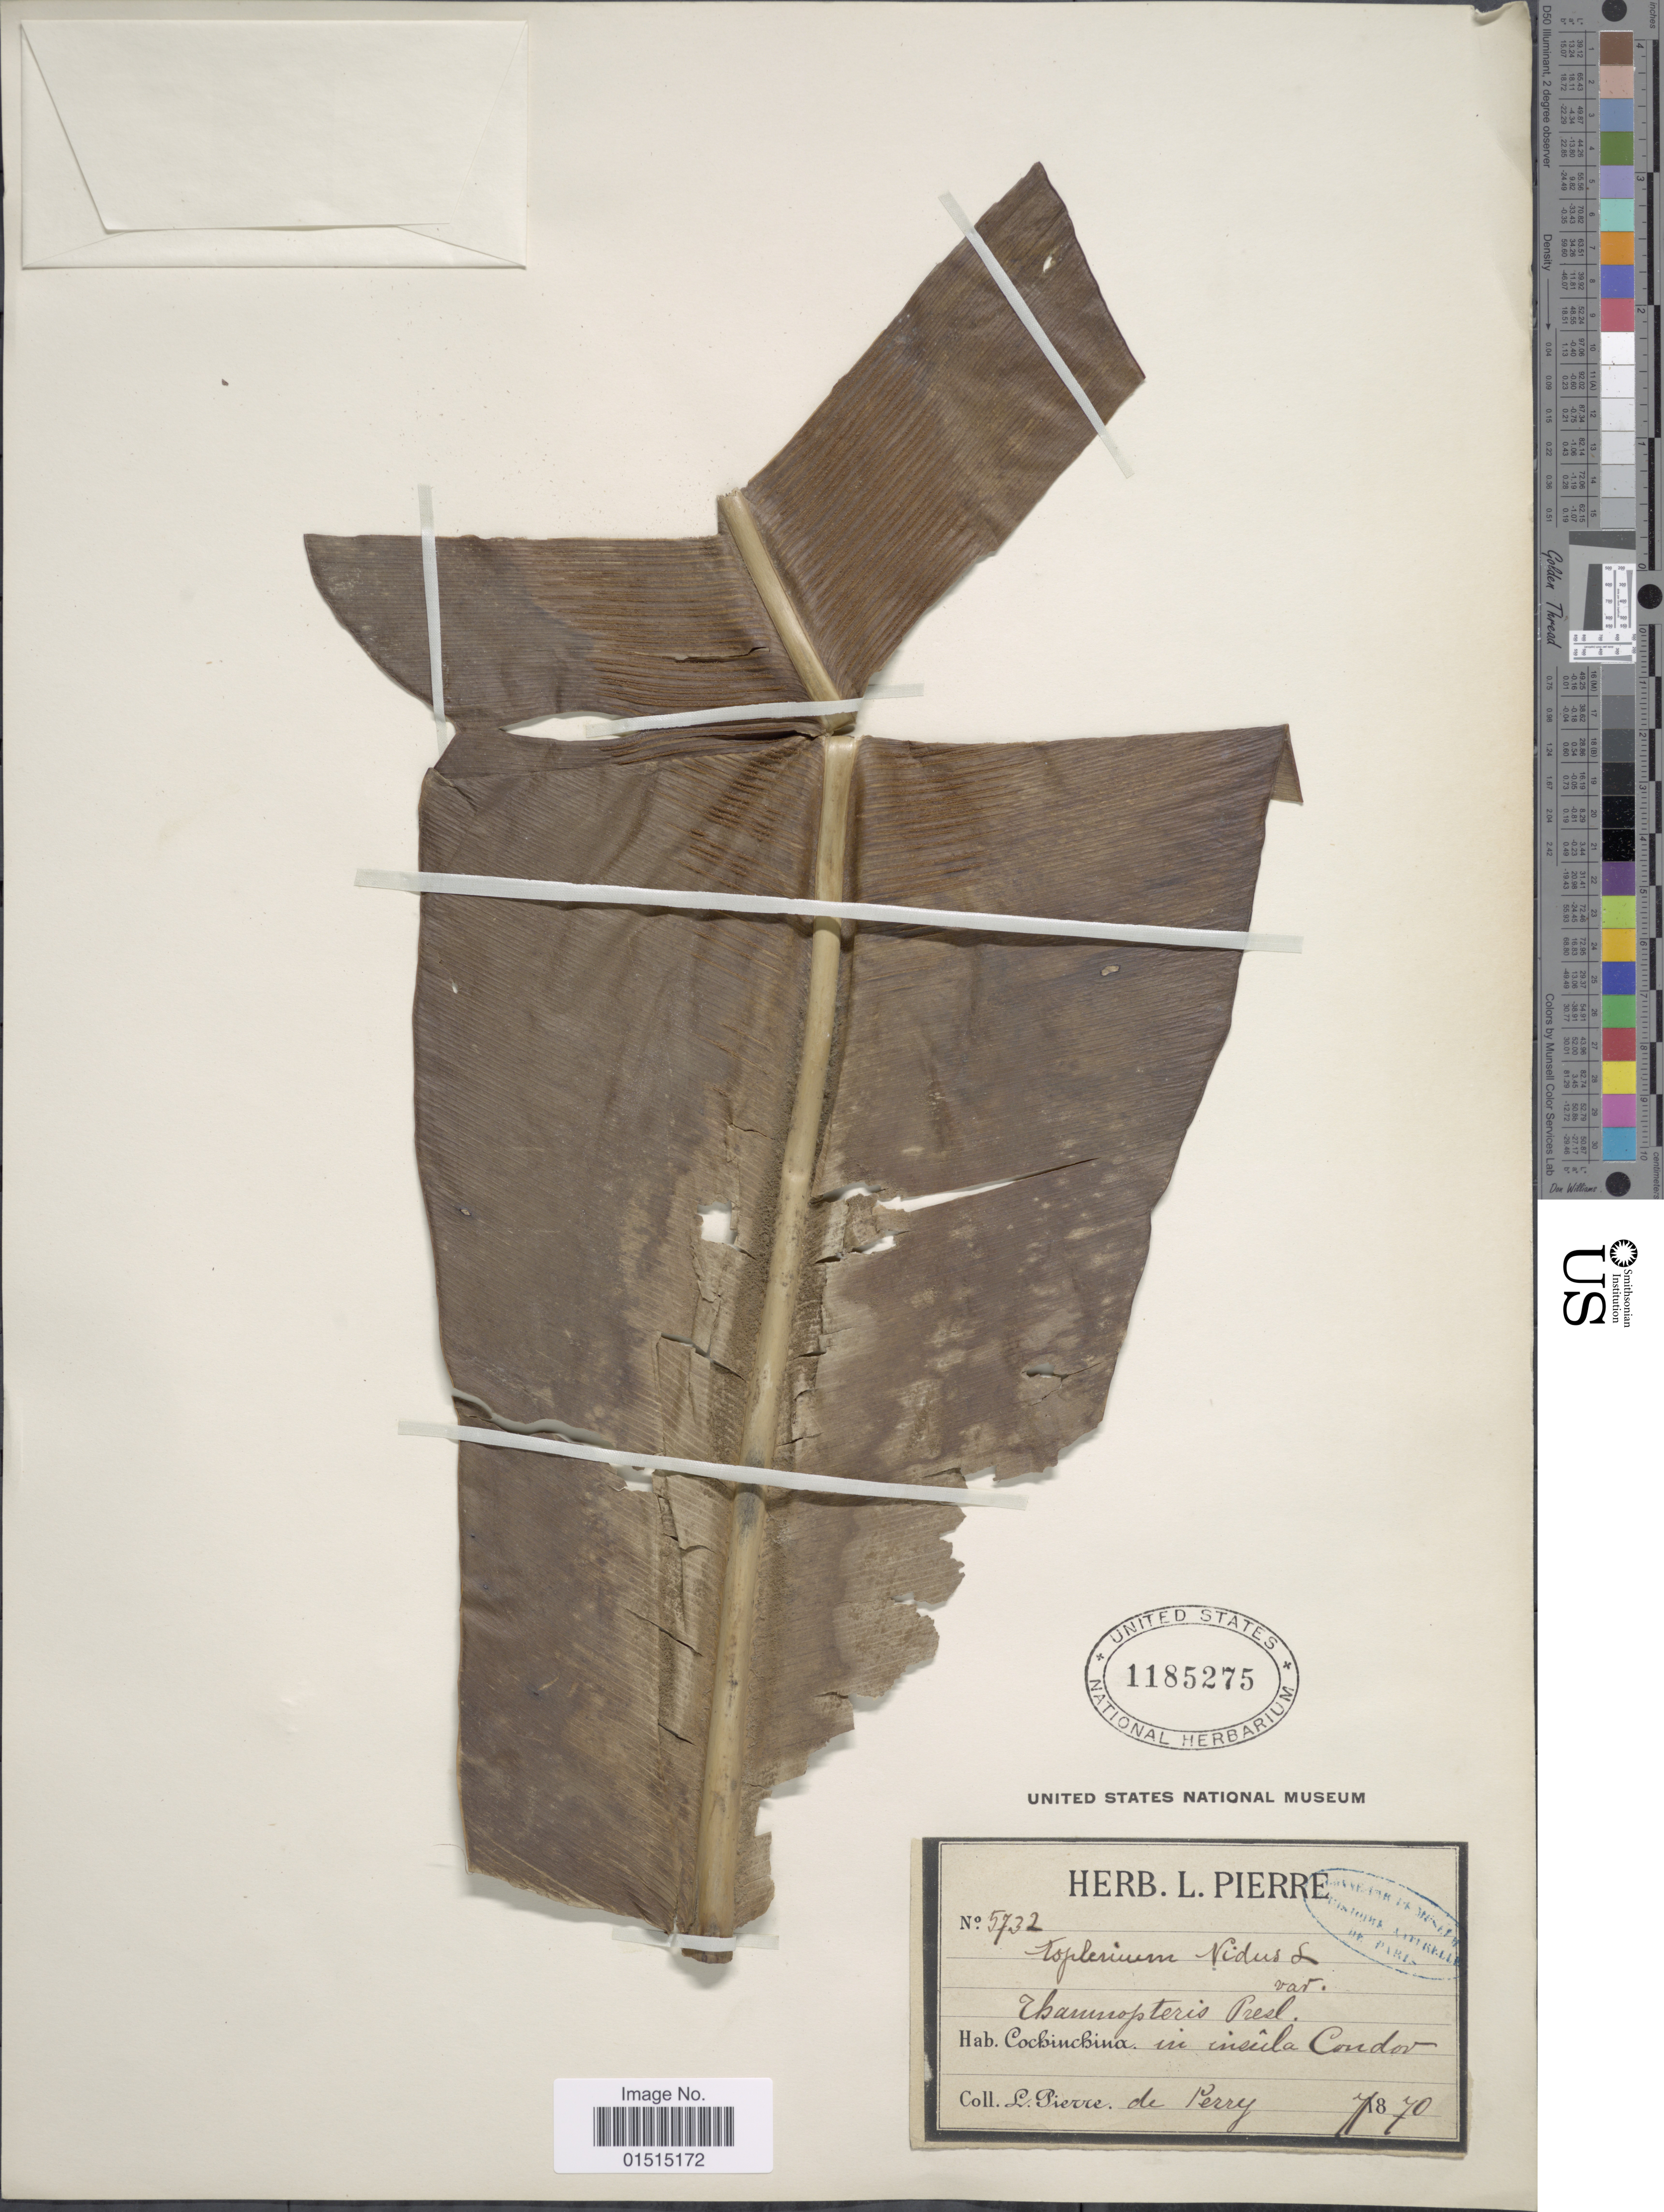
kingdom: Plantae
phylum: Tracheophyta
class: Polypodiopsida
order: Polypodiales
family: Aspleniaceae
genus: Asplenium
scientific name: Asplenium nidus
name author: L.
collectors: L. Pierre & -- Perry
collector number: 5732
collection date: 1870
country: Vietnam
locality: Cochinchina, in insula Condov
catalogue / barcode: US 1185275